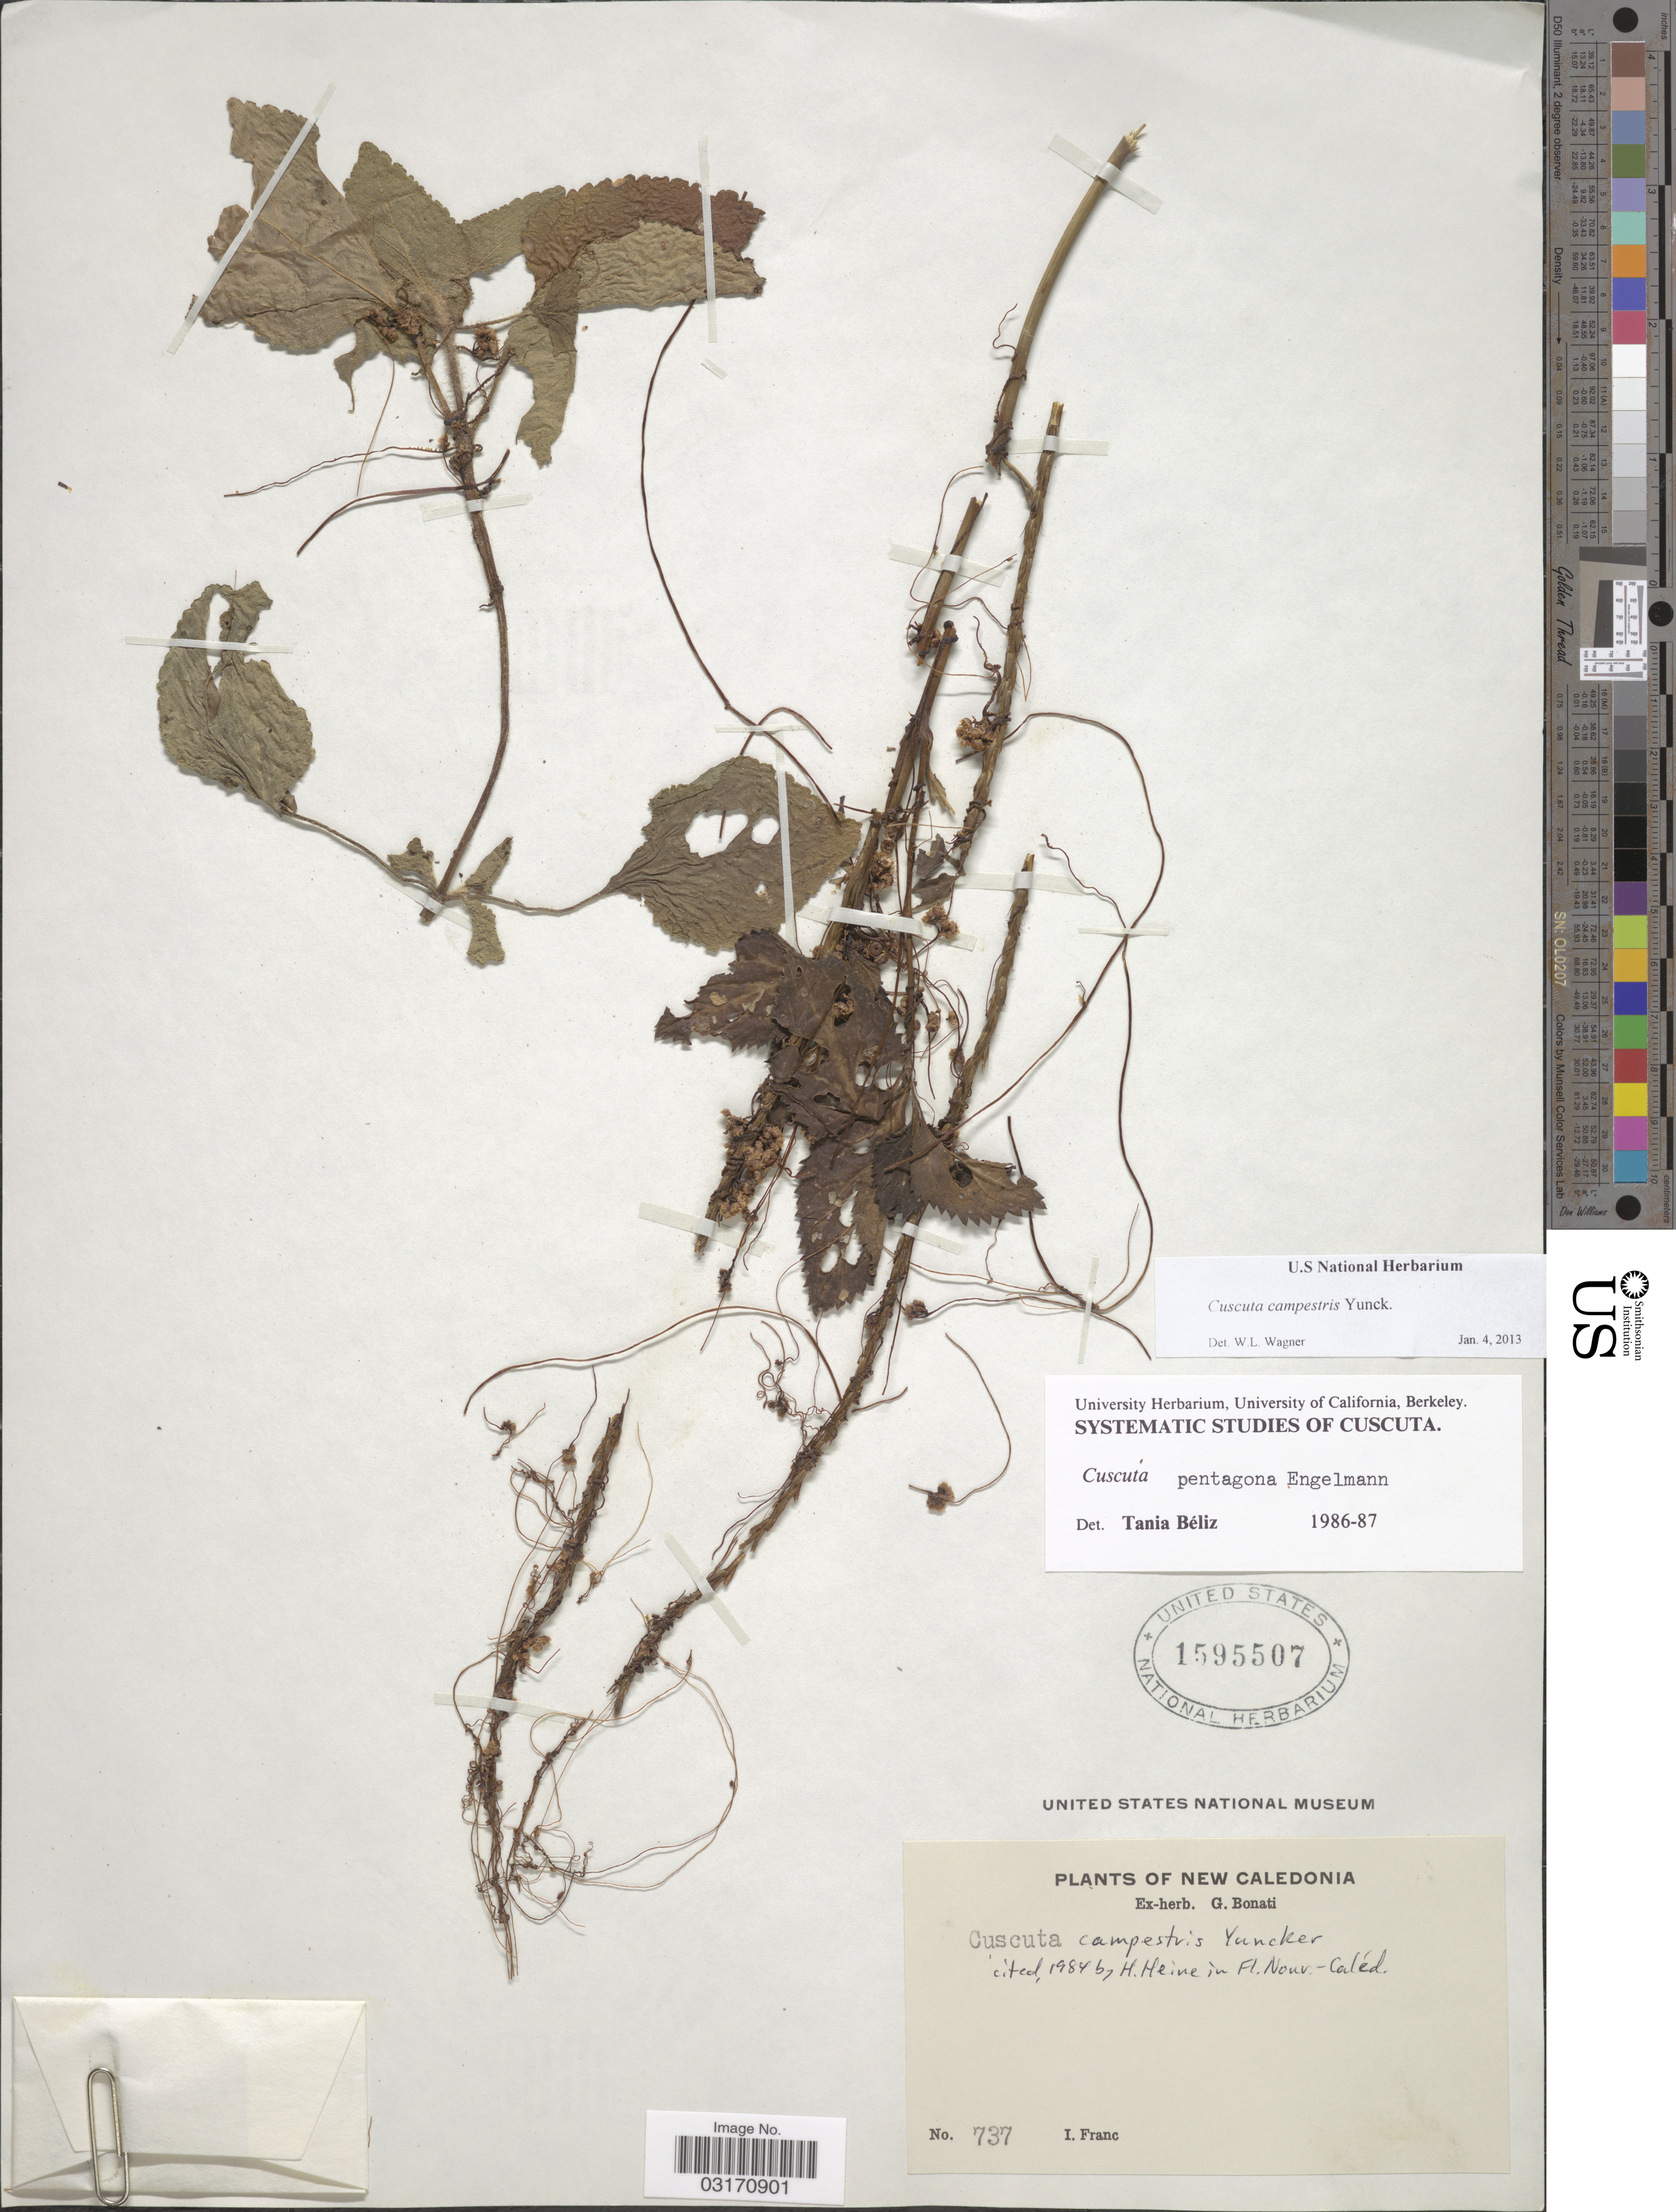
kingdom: Plantae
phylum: Tracheophyta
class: Magnoliopsida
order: Solanales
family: Convolvulaceae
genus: Cuscuta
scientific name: Cuscuta pentagona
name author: Engelm.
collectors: I. Franc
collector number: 737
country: New Caledonia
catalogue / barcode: US 1595507